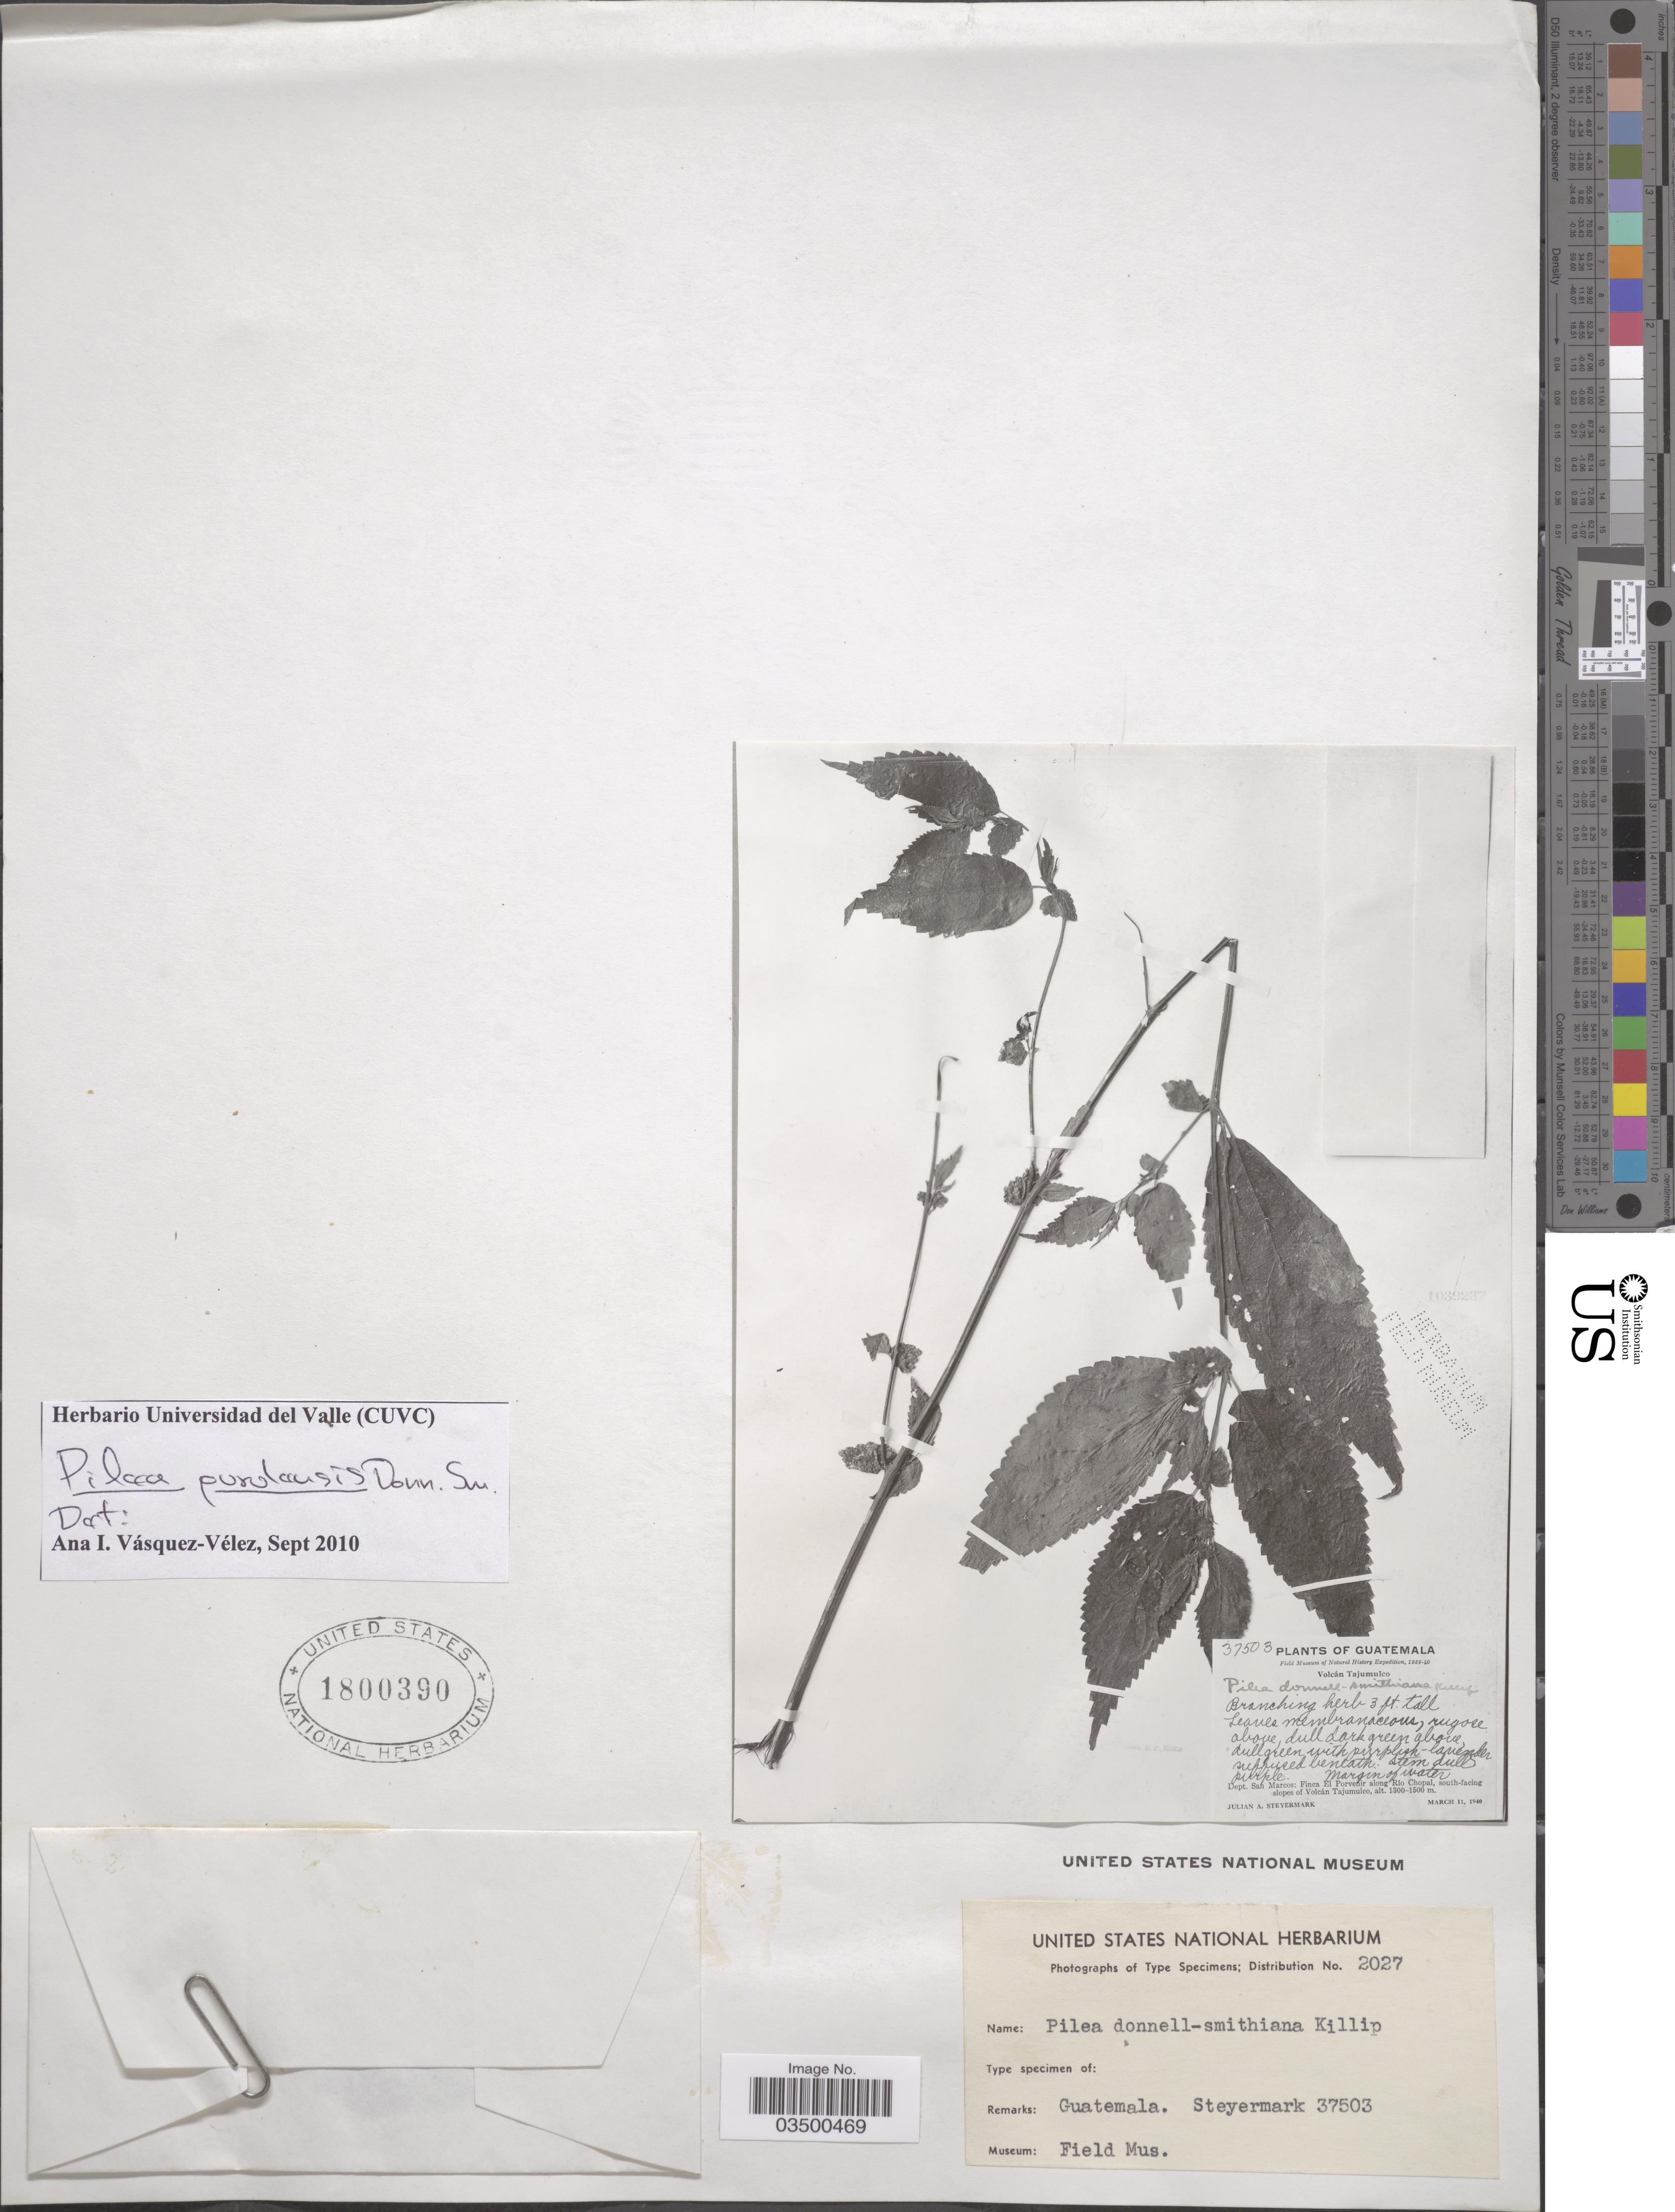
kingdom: Plantae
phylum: Tracheophyta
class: Magnoliopsida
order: Rosales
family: Urticaceae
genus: Pilea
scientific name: Pilea purulensis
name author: Donn. Sm.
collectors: J. Steyermark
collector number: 37503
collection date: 1940-03-11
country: Guatemala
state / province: San Marcos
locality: Volcán Tajumulco. Dept. San Marcos: Finca El Porvenir along Río Chopal, south-facing slopes of Volcán Tajumulco.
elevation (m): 1300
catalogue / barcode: US 1800390